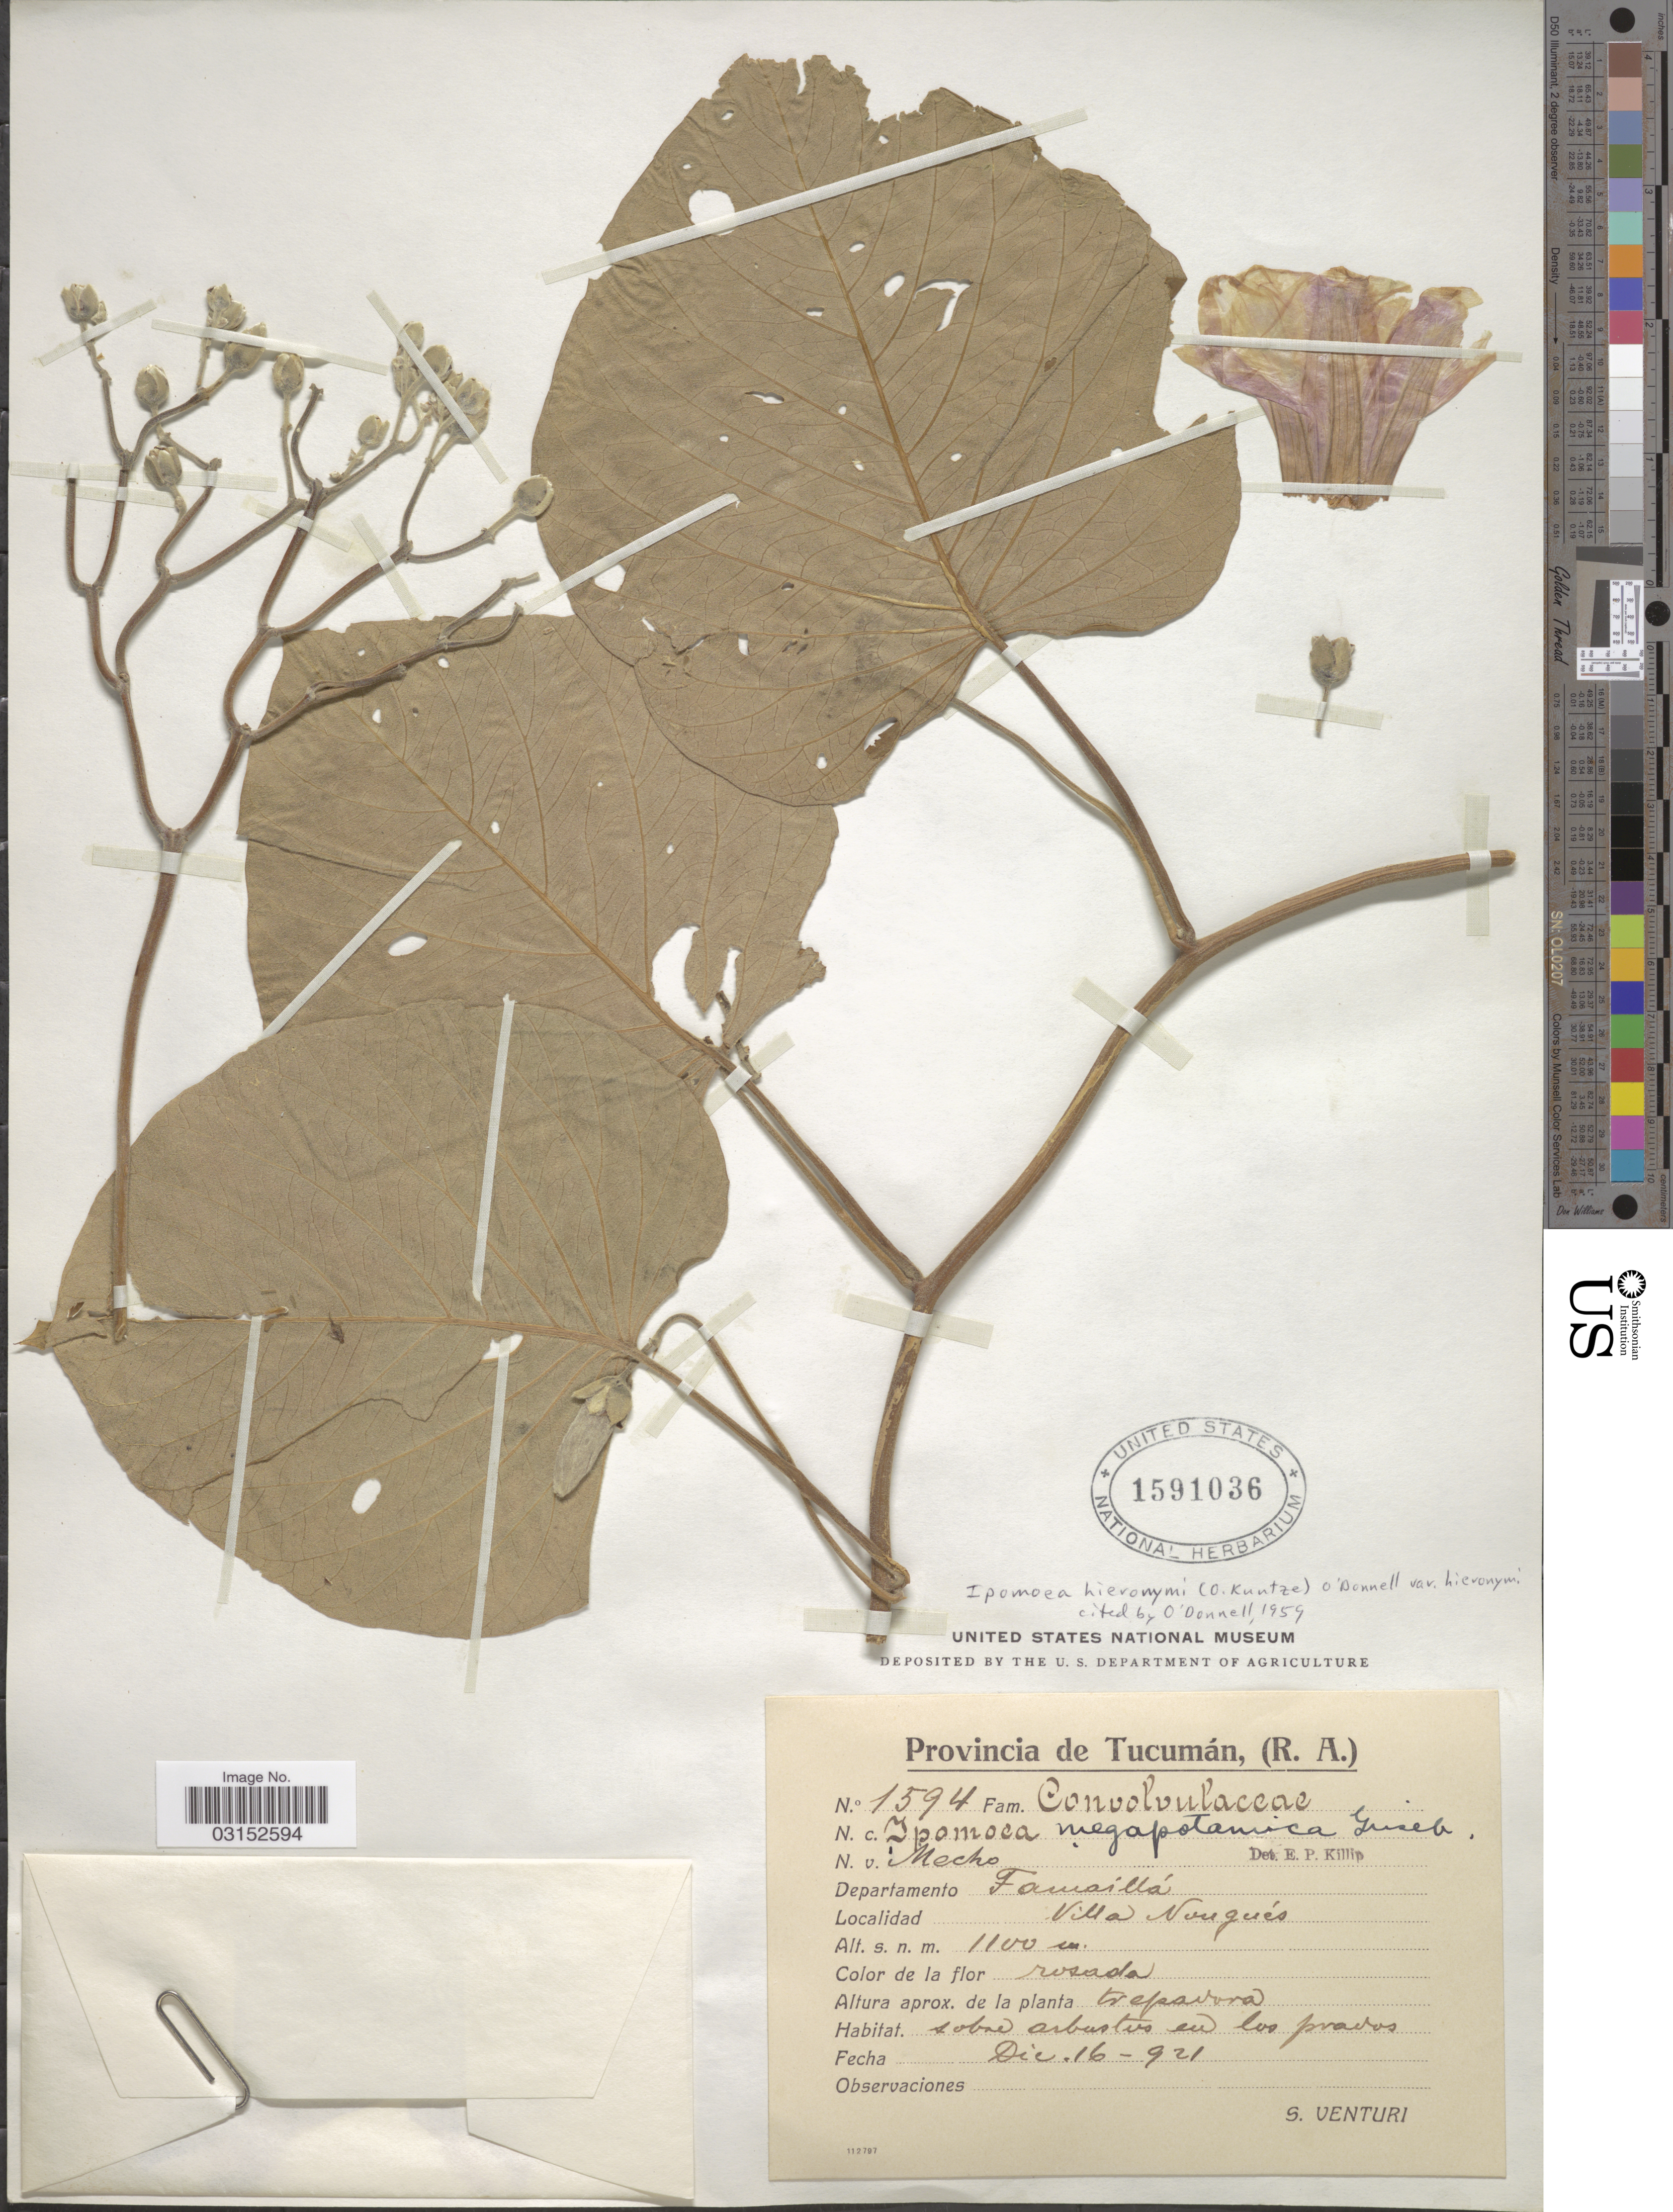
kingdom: Plantae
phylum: Tracheophyta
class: Magnoliopsida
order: Solanales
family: Convolvulaceae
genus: Ipomoea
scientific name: Ipomoea hieronymi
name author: (Kuntze) O'Donell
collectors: S. Venturi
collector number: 1594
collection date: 1921-12-16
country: Argentina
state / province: Tucuman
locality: Departamento Famaillá, Villa Nougués.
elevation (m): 1100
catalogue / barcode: US 1591036